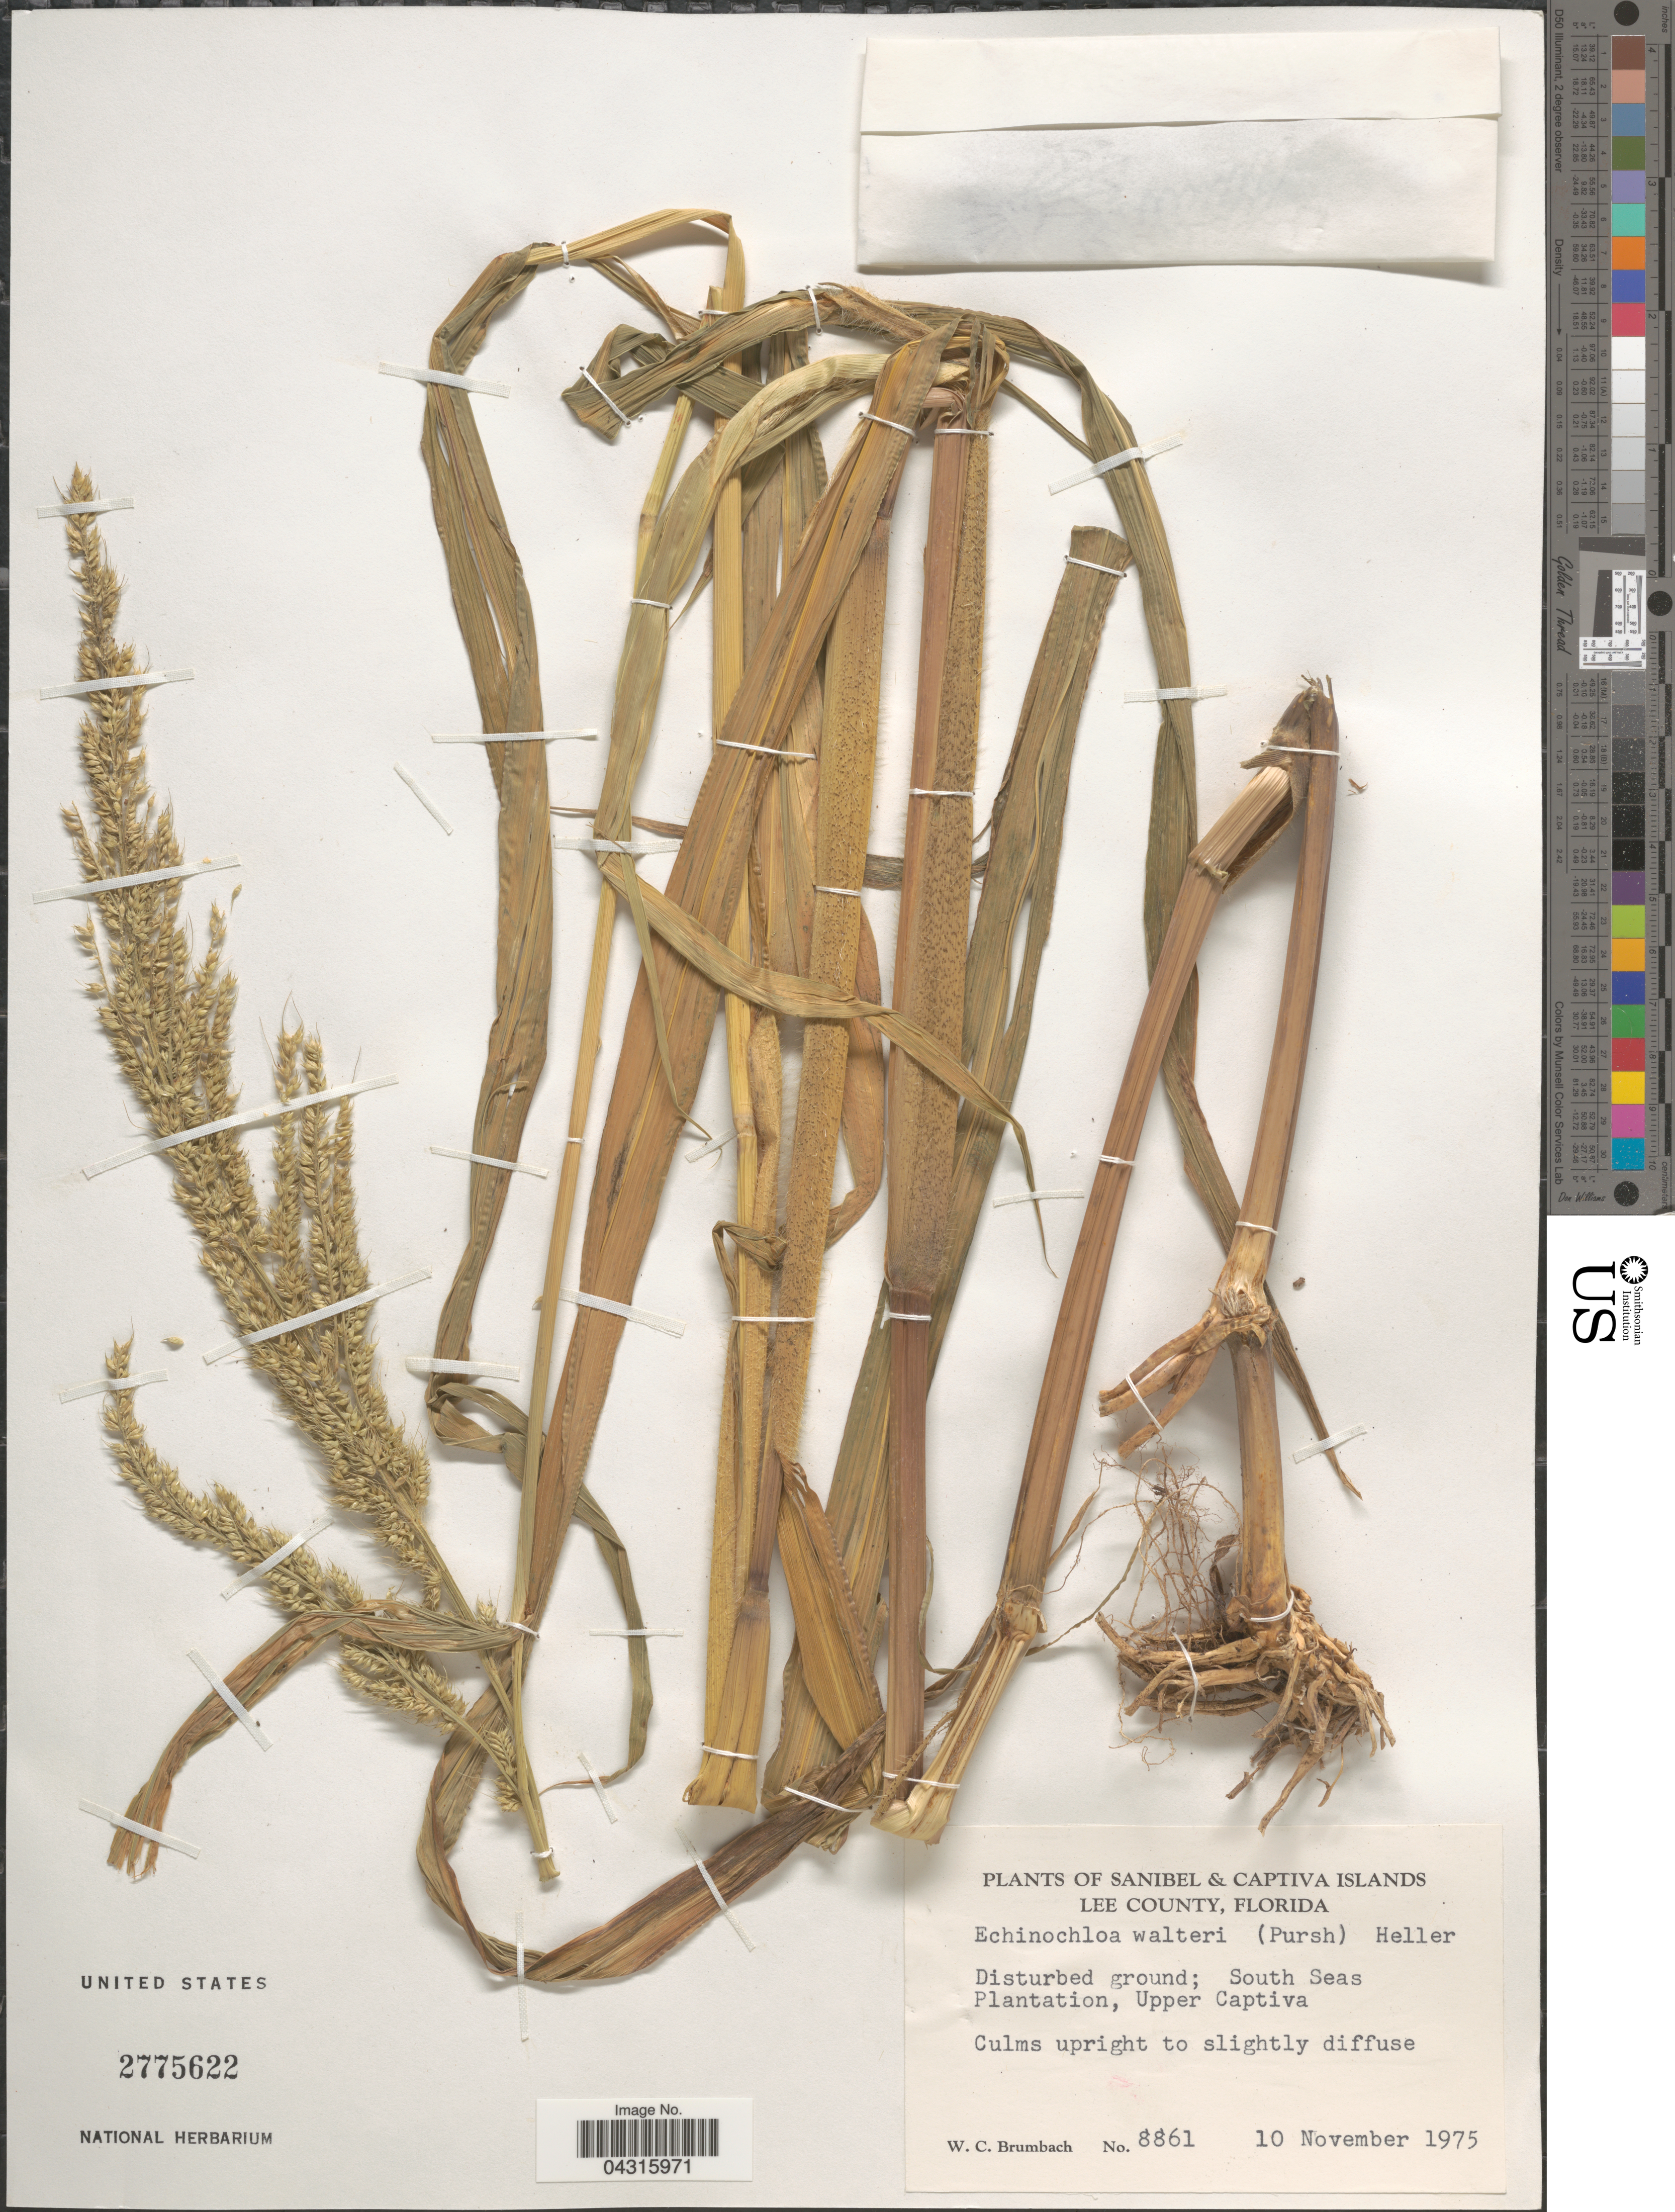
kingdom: Plantae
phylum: Tracheophyta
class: Liliopsida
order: Poales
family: Poaceae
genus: Echinochloa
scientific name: Echinochloa walteri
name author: (Pursh) A. Heller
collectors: W. C. Brumbach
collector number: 8861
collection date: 1975-11-10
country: United States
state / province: Florida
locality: Sanibel & Captiva Islands. Lee County. Disturbed ground; South Seas Plantation, Upper Captiva.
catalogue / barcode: US 2775622